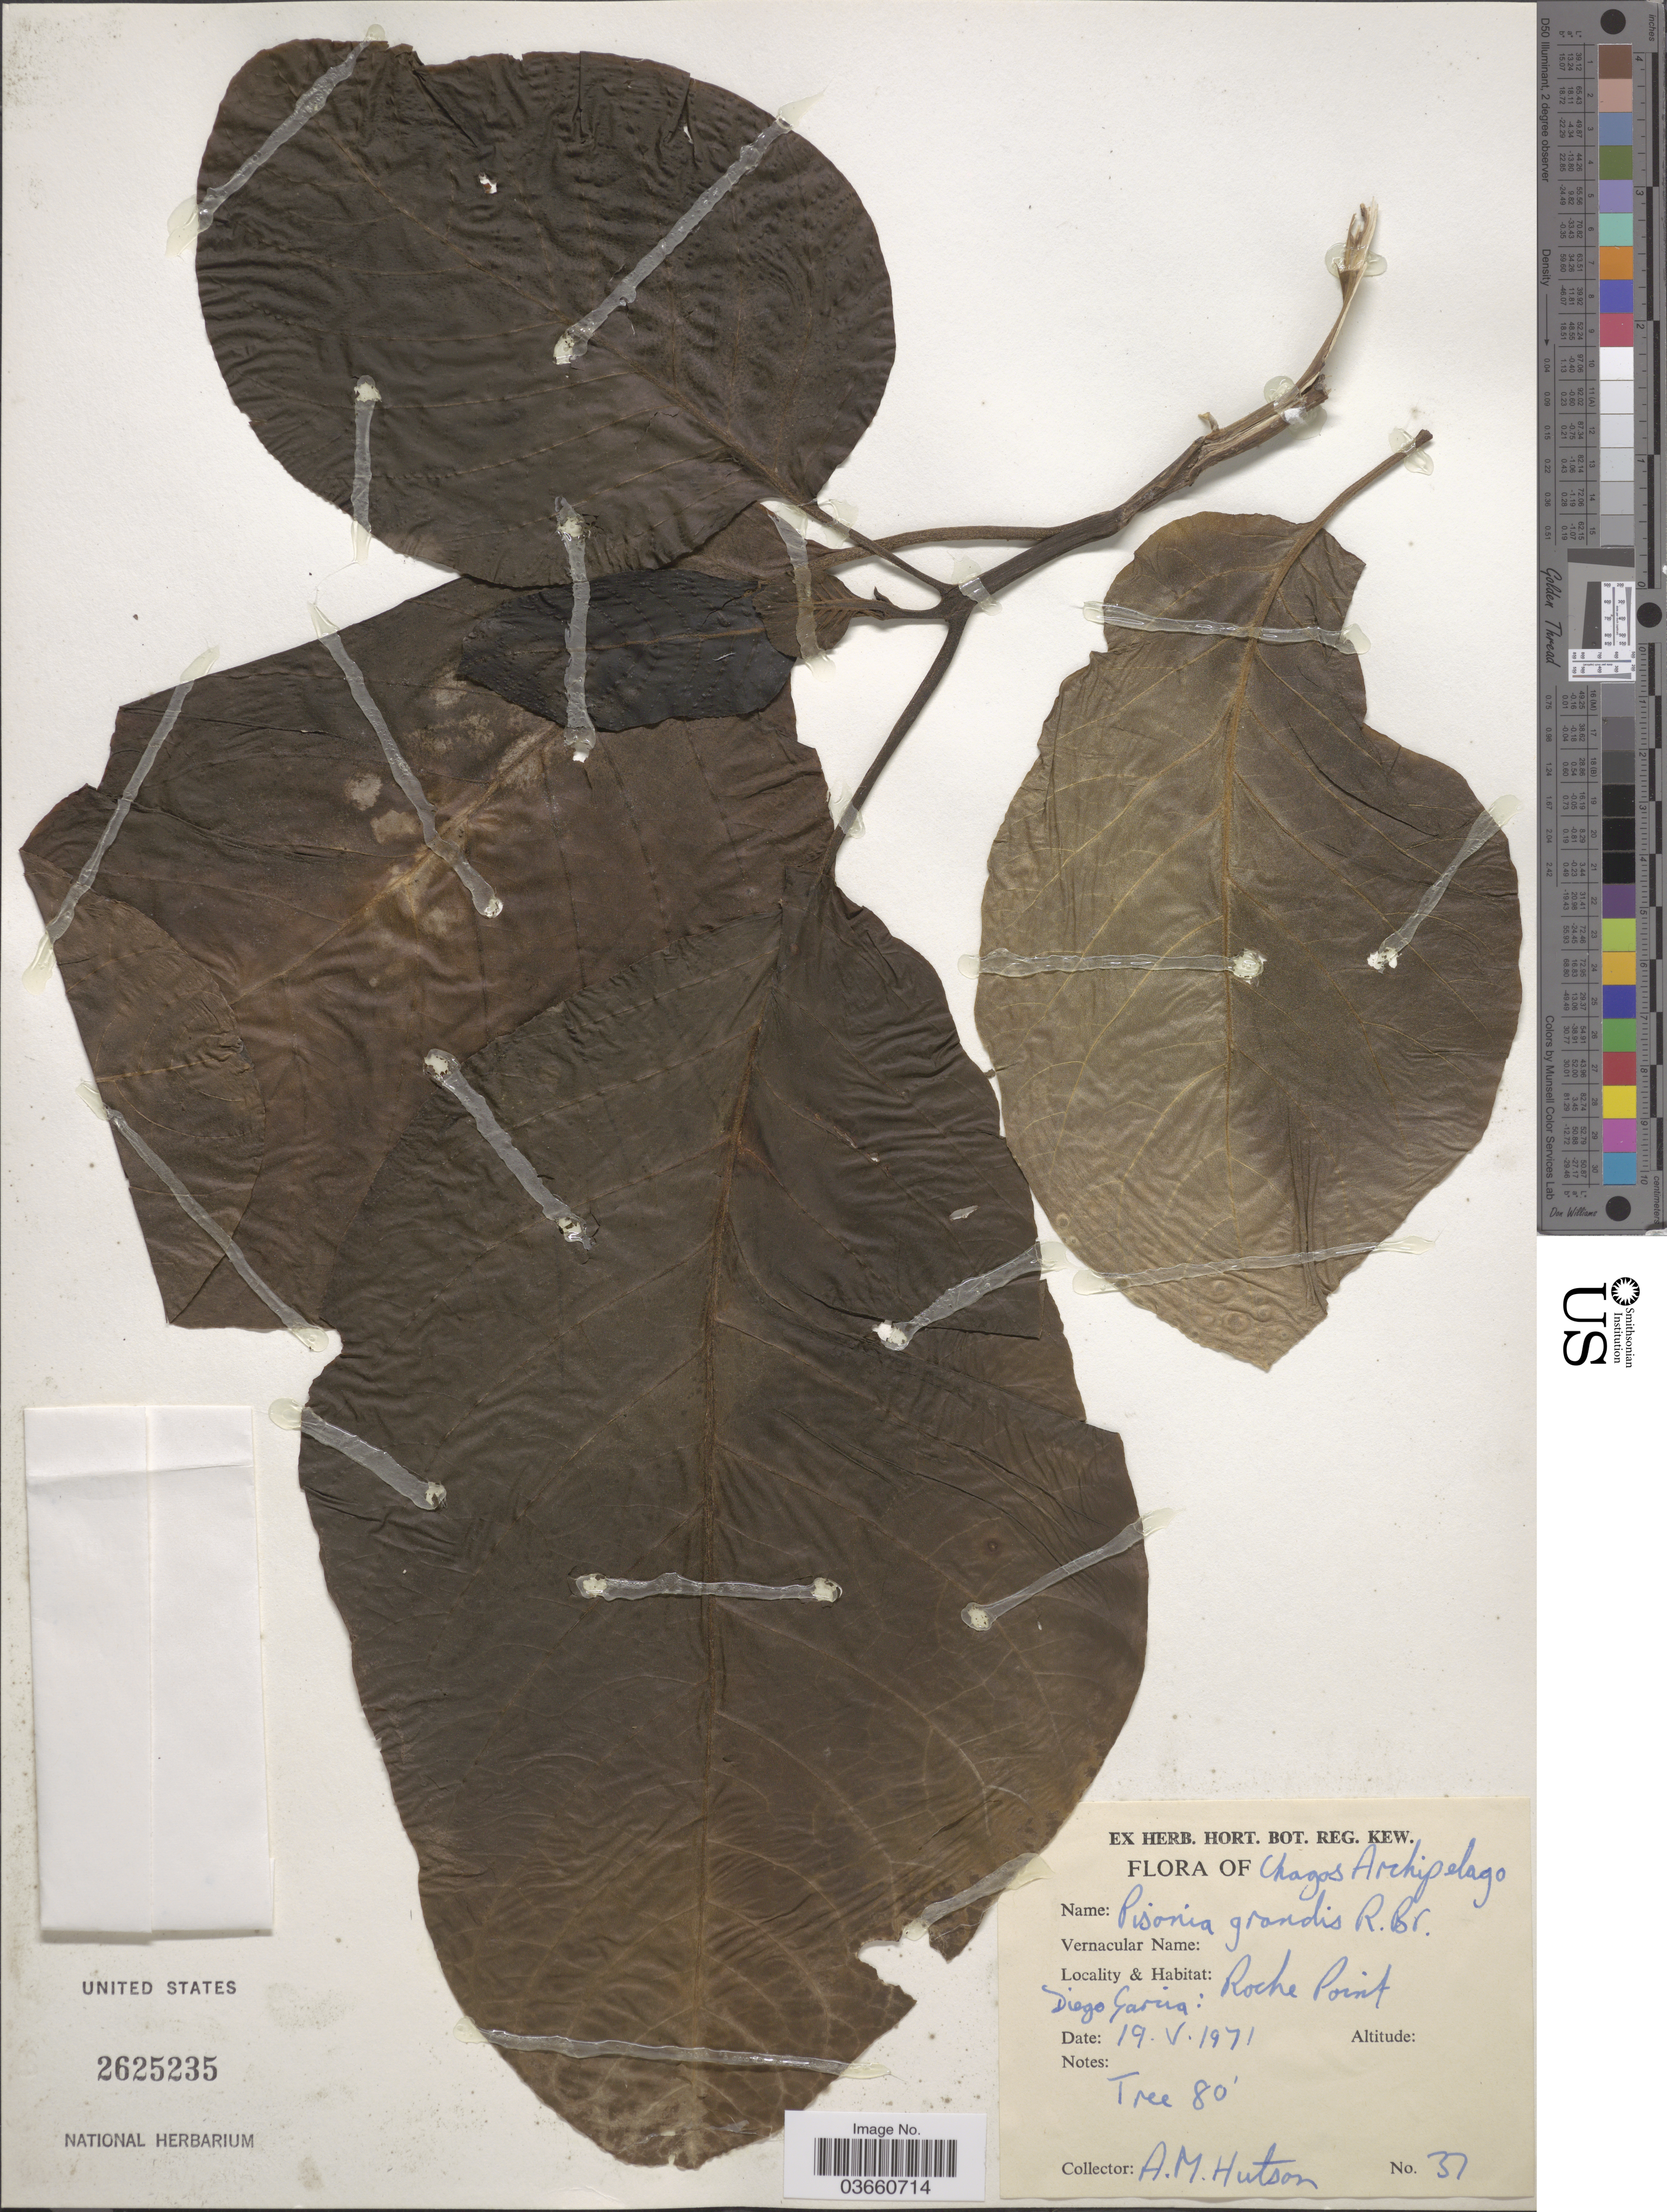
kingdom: Plantae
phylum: Tracheophyta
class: Magnoliopsida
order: Caryophyllales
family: Nyctaginaceae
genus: Pisonia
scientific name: Pisonia grandis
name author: R. Br.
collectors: A. Hutson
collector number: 37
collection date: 1971-05-19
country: British Indian Ocean Territory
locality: Chagos Archipelago. Diego Garcia: Roche Point.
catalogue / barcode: US 2625235